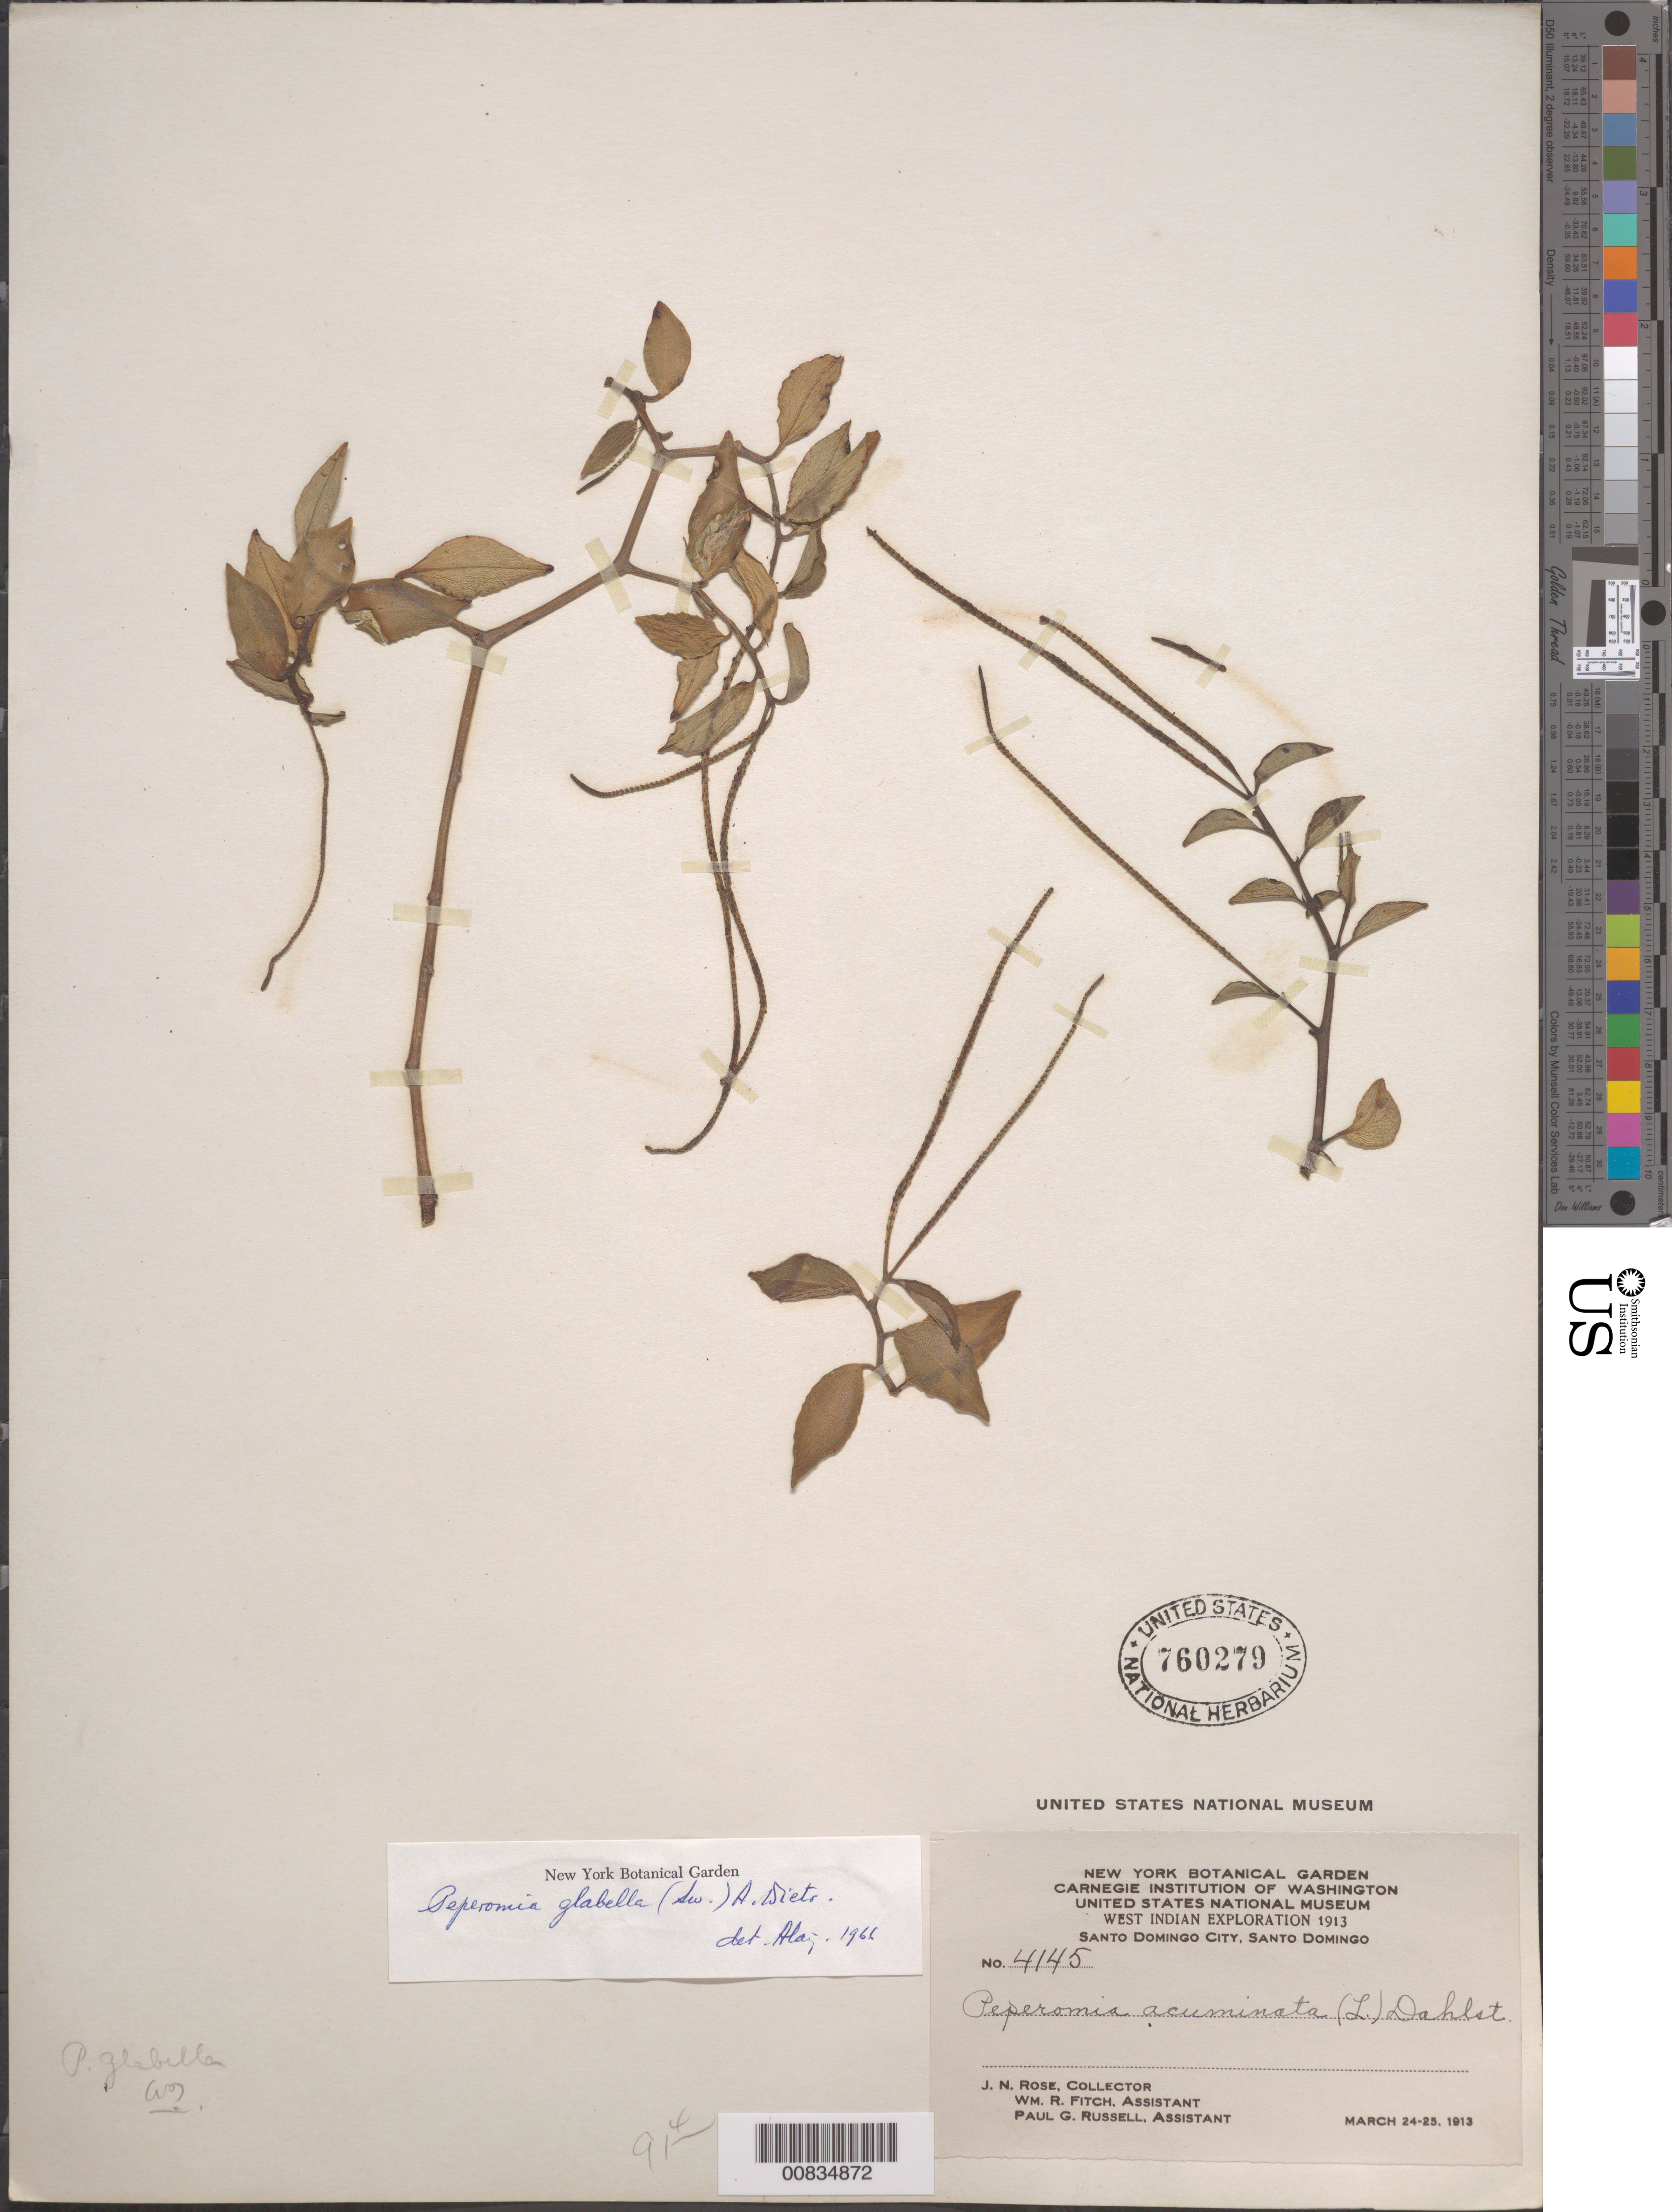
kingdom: Plantae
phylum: Tracheophyta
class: Magnoliopsida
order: Piperales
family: Piperaceae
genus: Peperomia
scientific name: Peperomia glabella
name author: (Sw.) A. Dietr.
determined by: Liogier, Alain H.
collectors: J. N. Rose, W. R. Fitch & P. G. Russell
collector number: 4145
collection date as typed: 24 Mar 1913 to 25 Mar 1913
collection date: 1913-03-24/1913-03-25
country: Dominican Republic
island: Hispaniola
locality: Santo Domingo City, Santo Domingo.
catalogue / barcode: US 760279